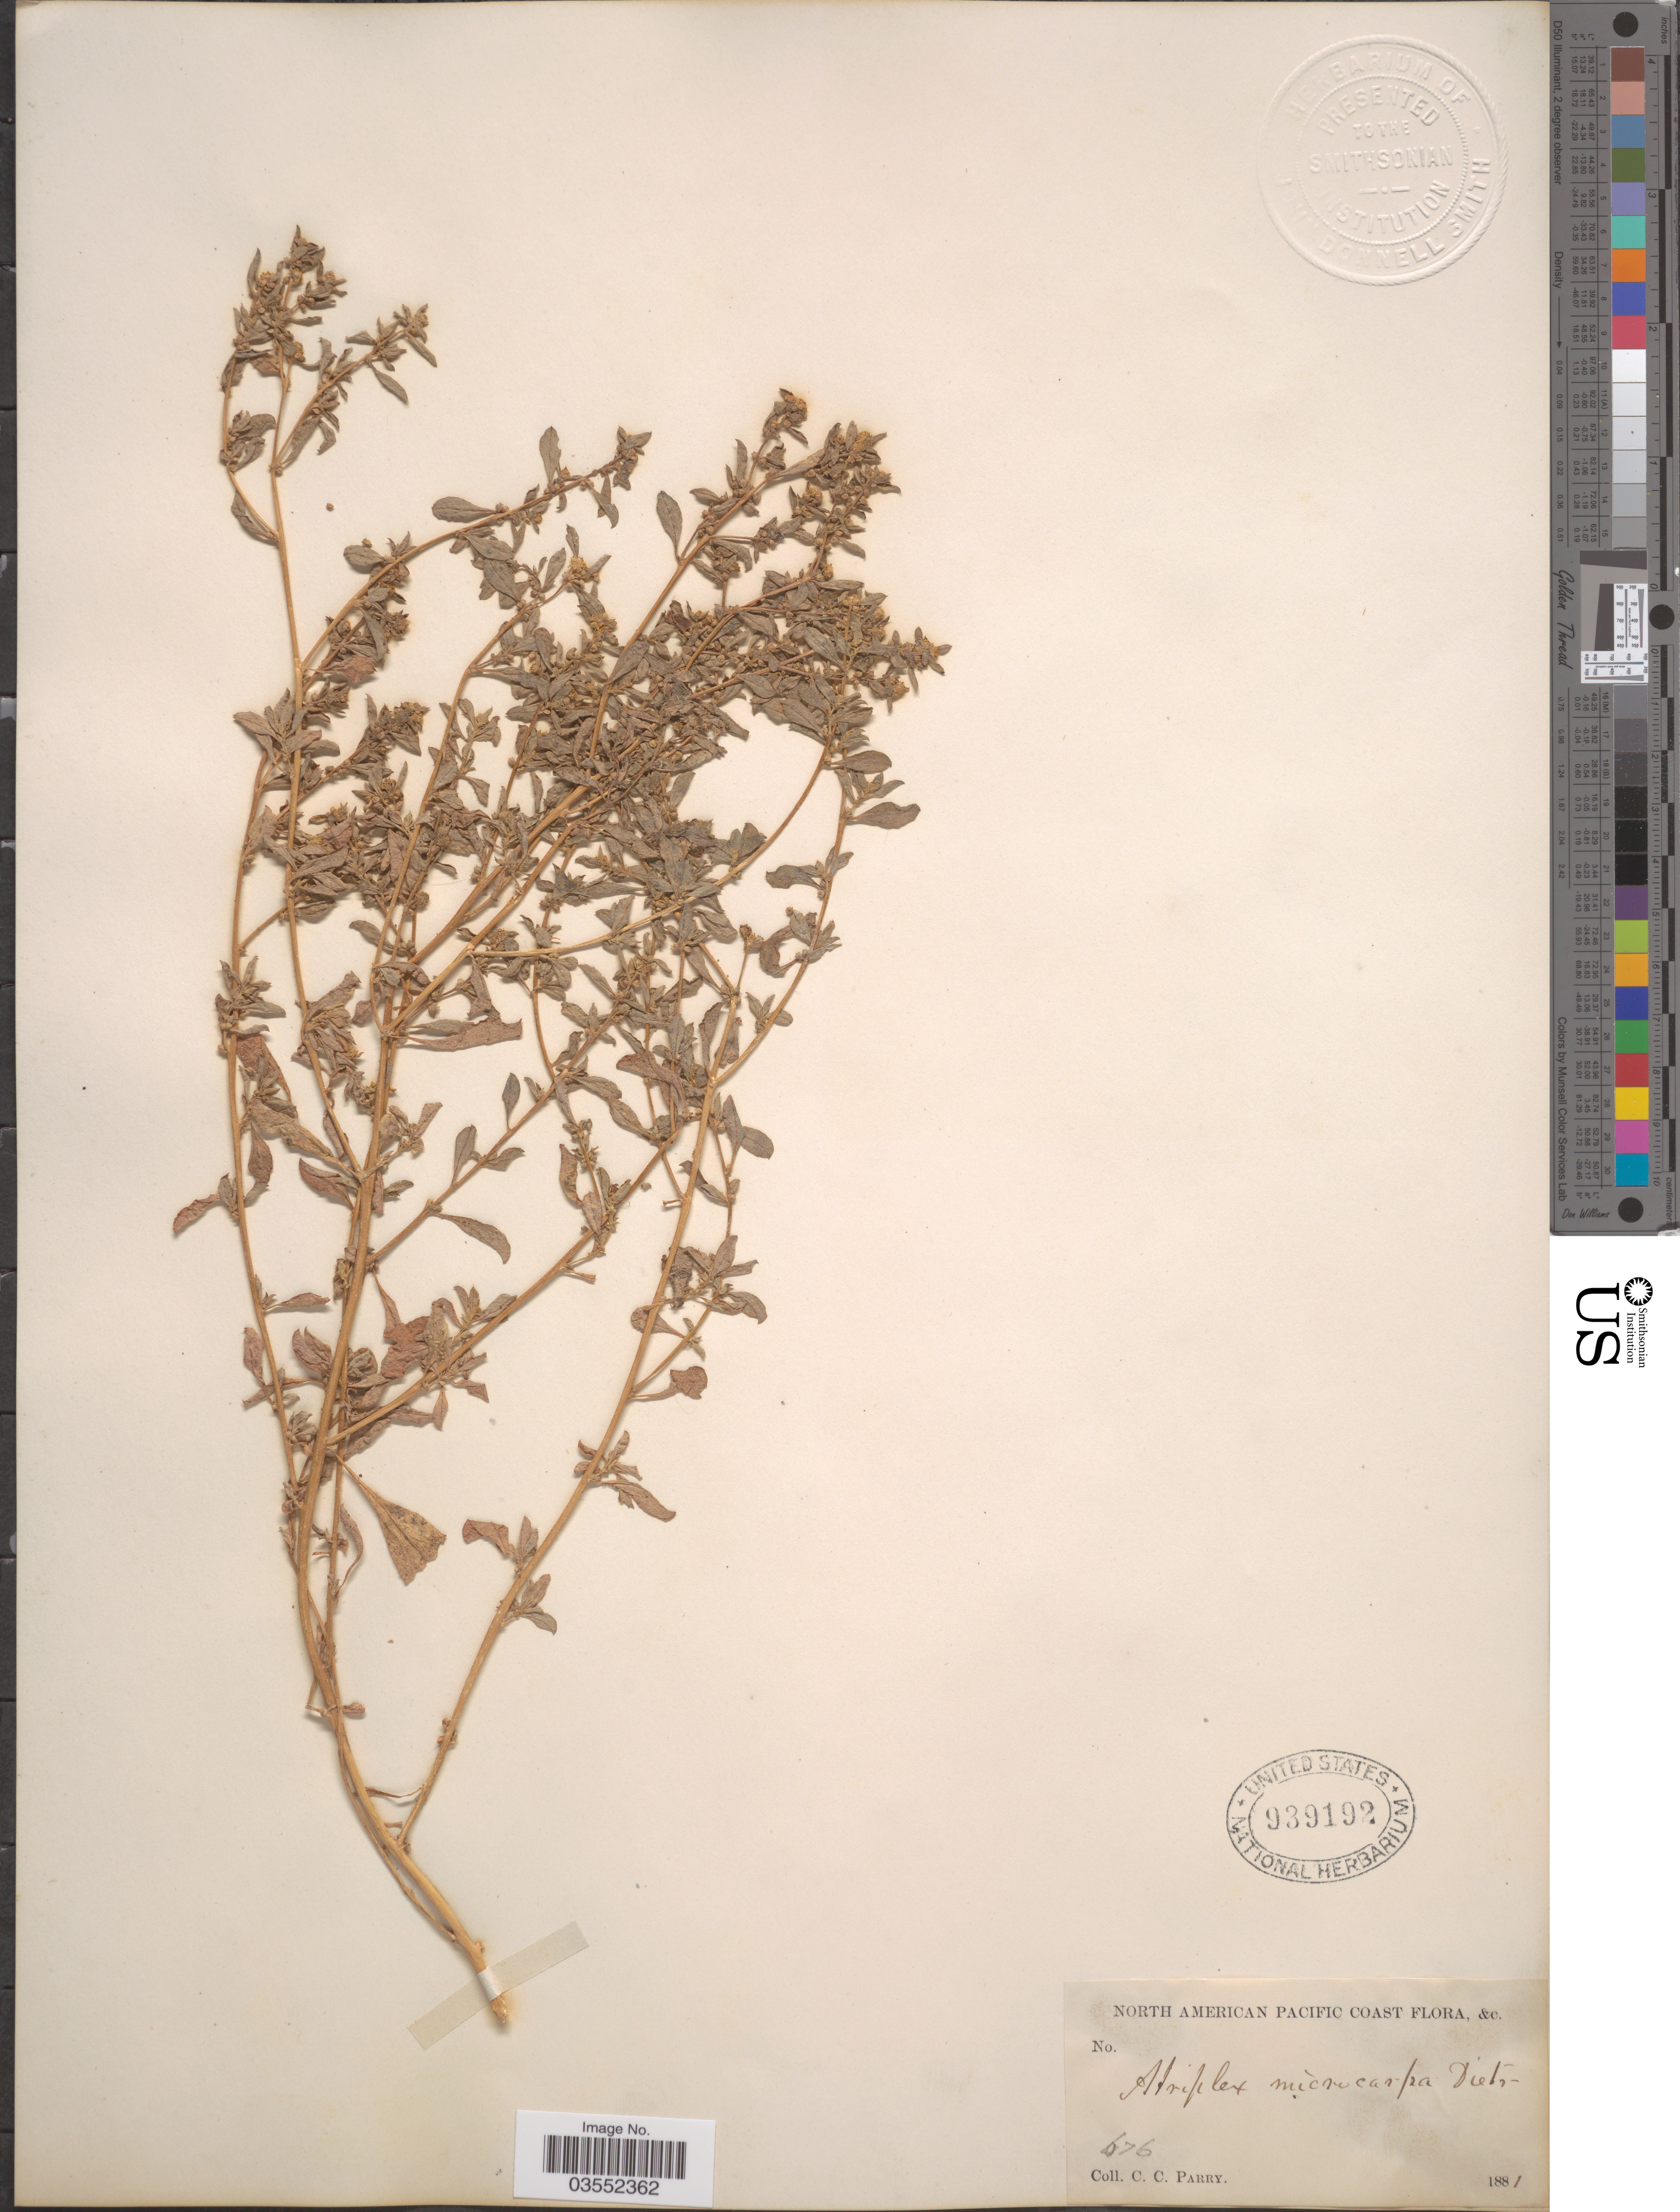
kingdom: Plantae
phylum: Tracheophyta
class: Magnoliopsida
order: Caryophyllales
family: Amaranthaceae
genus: Atriplex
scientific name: Atriplex pacifica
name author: A. Nelson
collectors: C. C. Parry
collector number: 676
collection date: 1881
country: United States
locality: North American Pacific Coast.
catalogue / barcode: US 939192